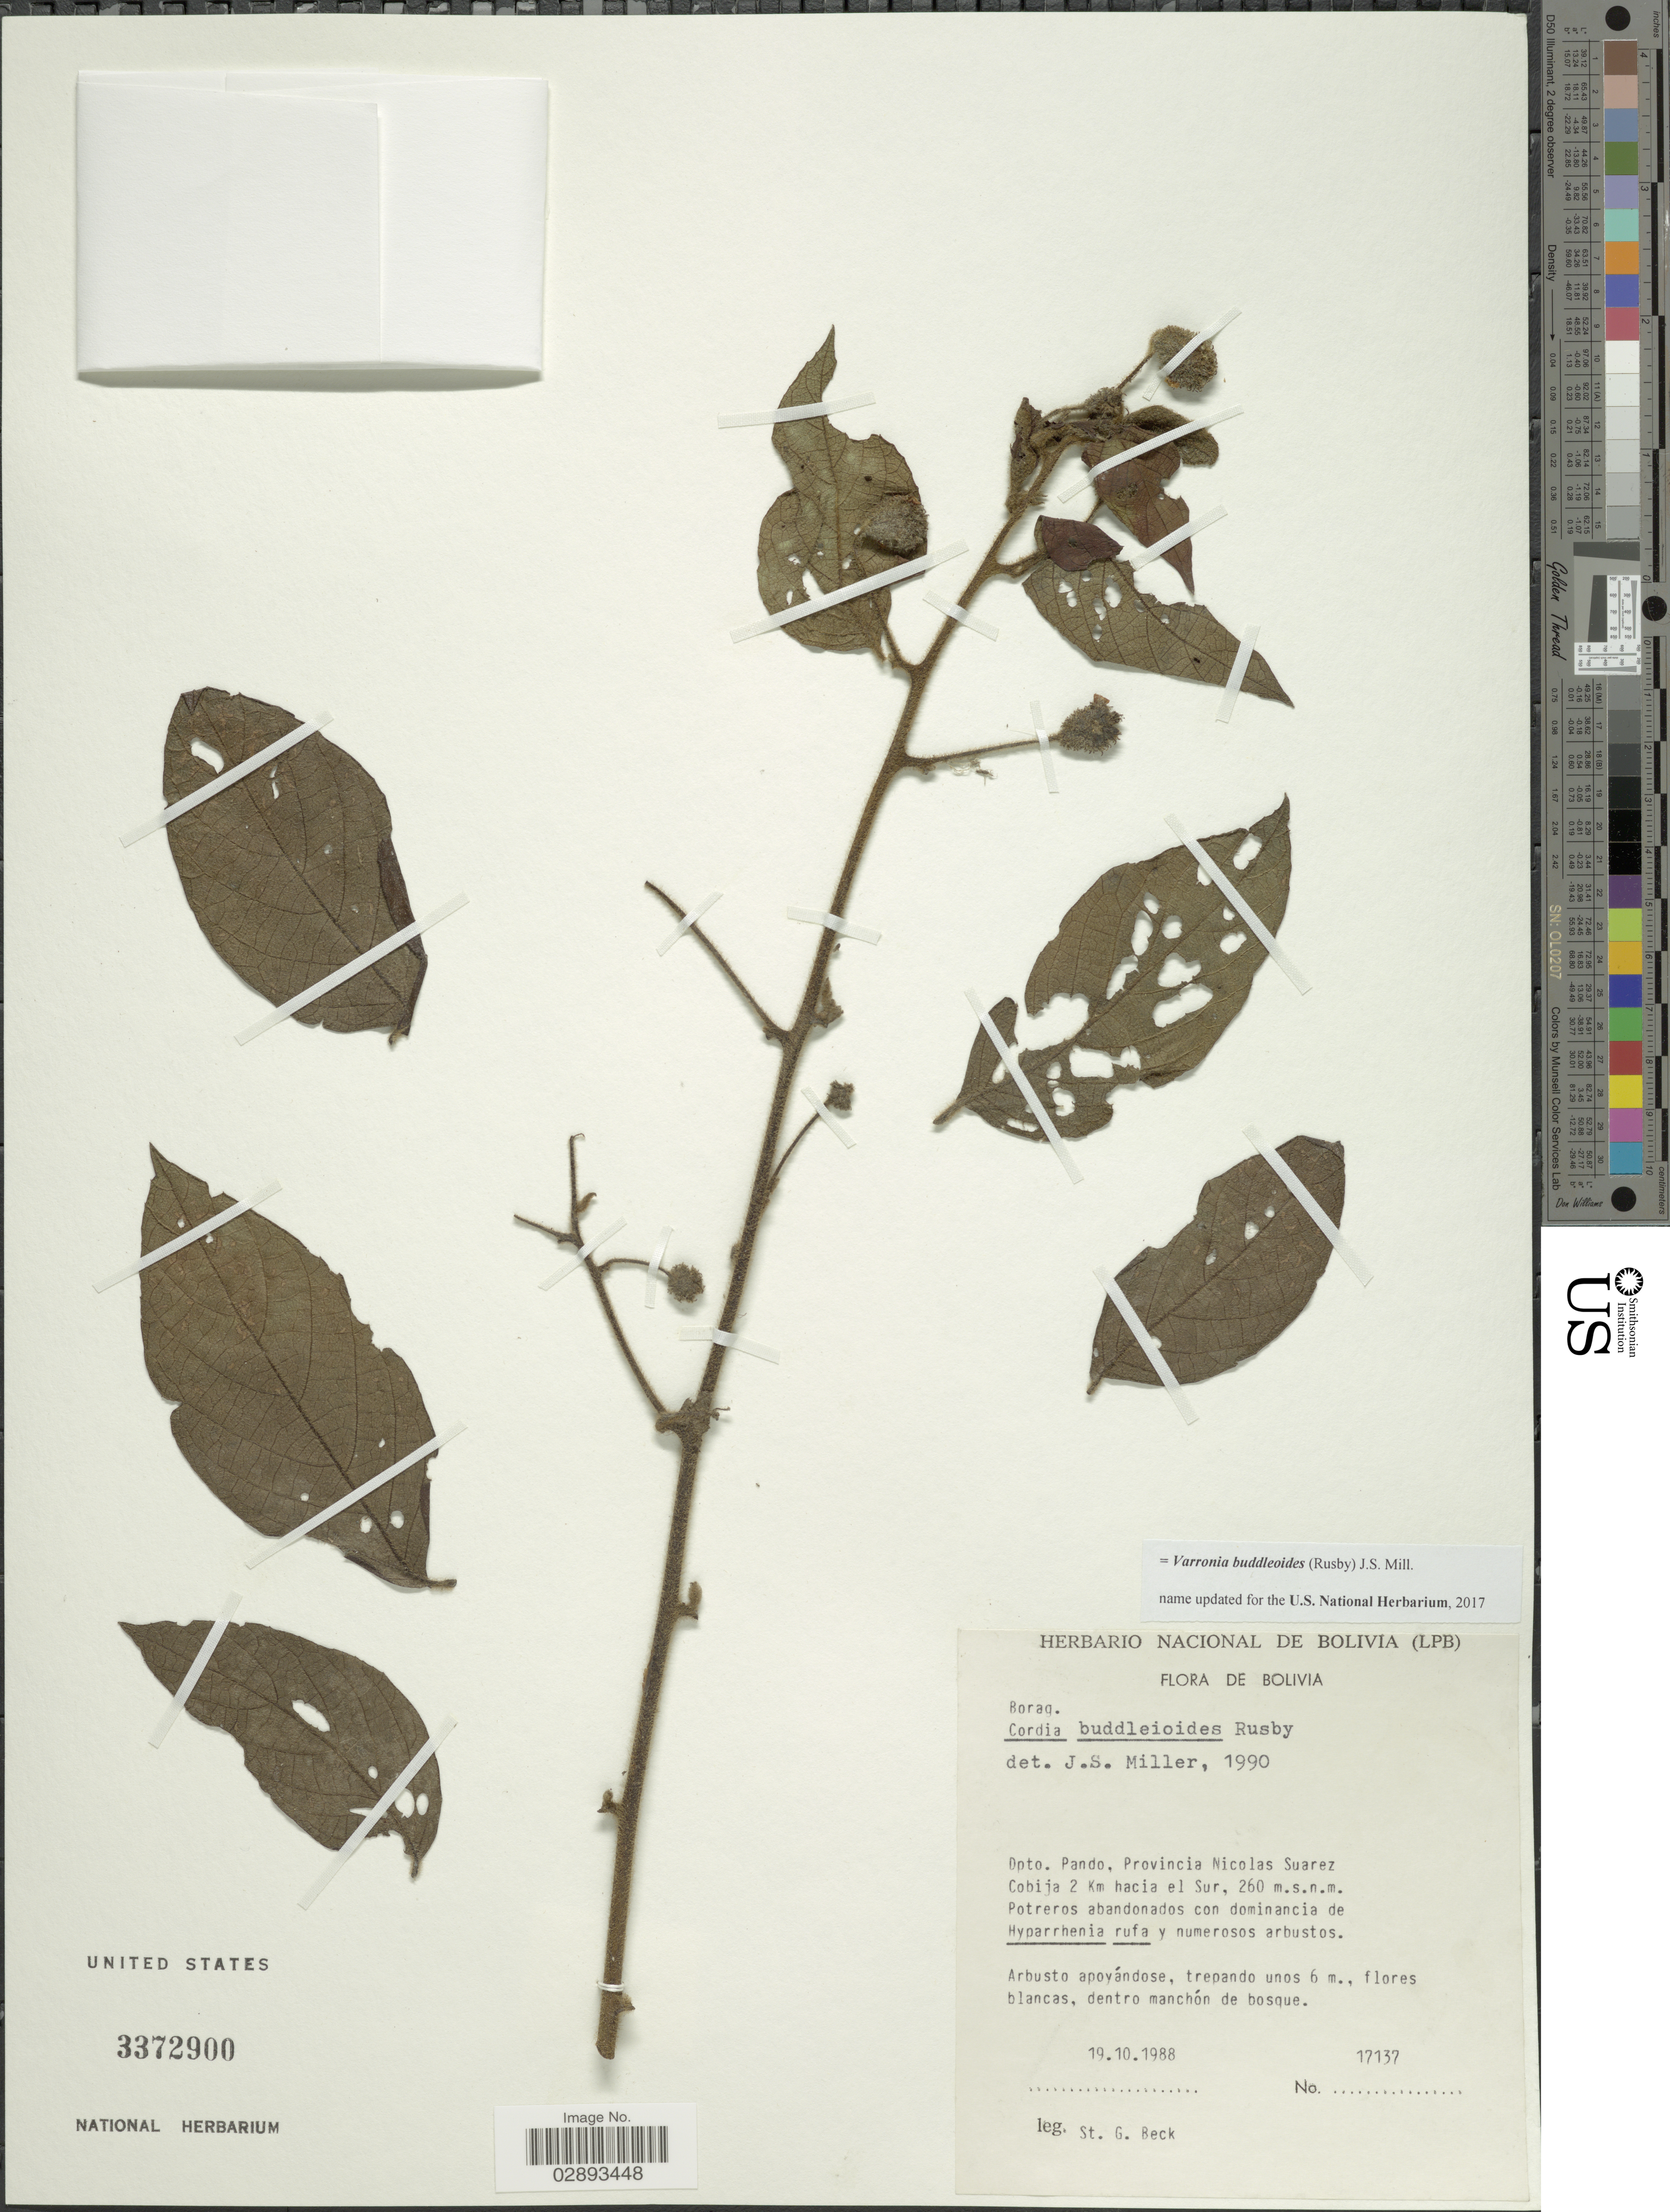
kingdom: Plantae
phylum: Tracheophyta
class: Magnoliopsida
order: Boraginales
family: Cordiaceae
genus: Varronia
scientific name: Varronia buddleoides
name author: (Rusby) J.S. Mill.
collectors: S. G. Beck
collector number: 17137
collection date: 1988-10-19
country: Bolivia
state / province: Pando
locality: Dpto. Pando, Provincia Nicolas Suarez Cobija 2 Km hacia el Sur.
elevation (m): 260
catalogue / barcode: US 3372900